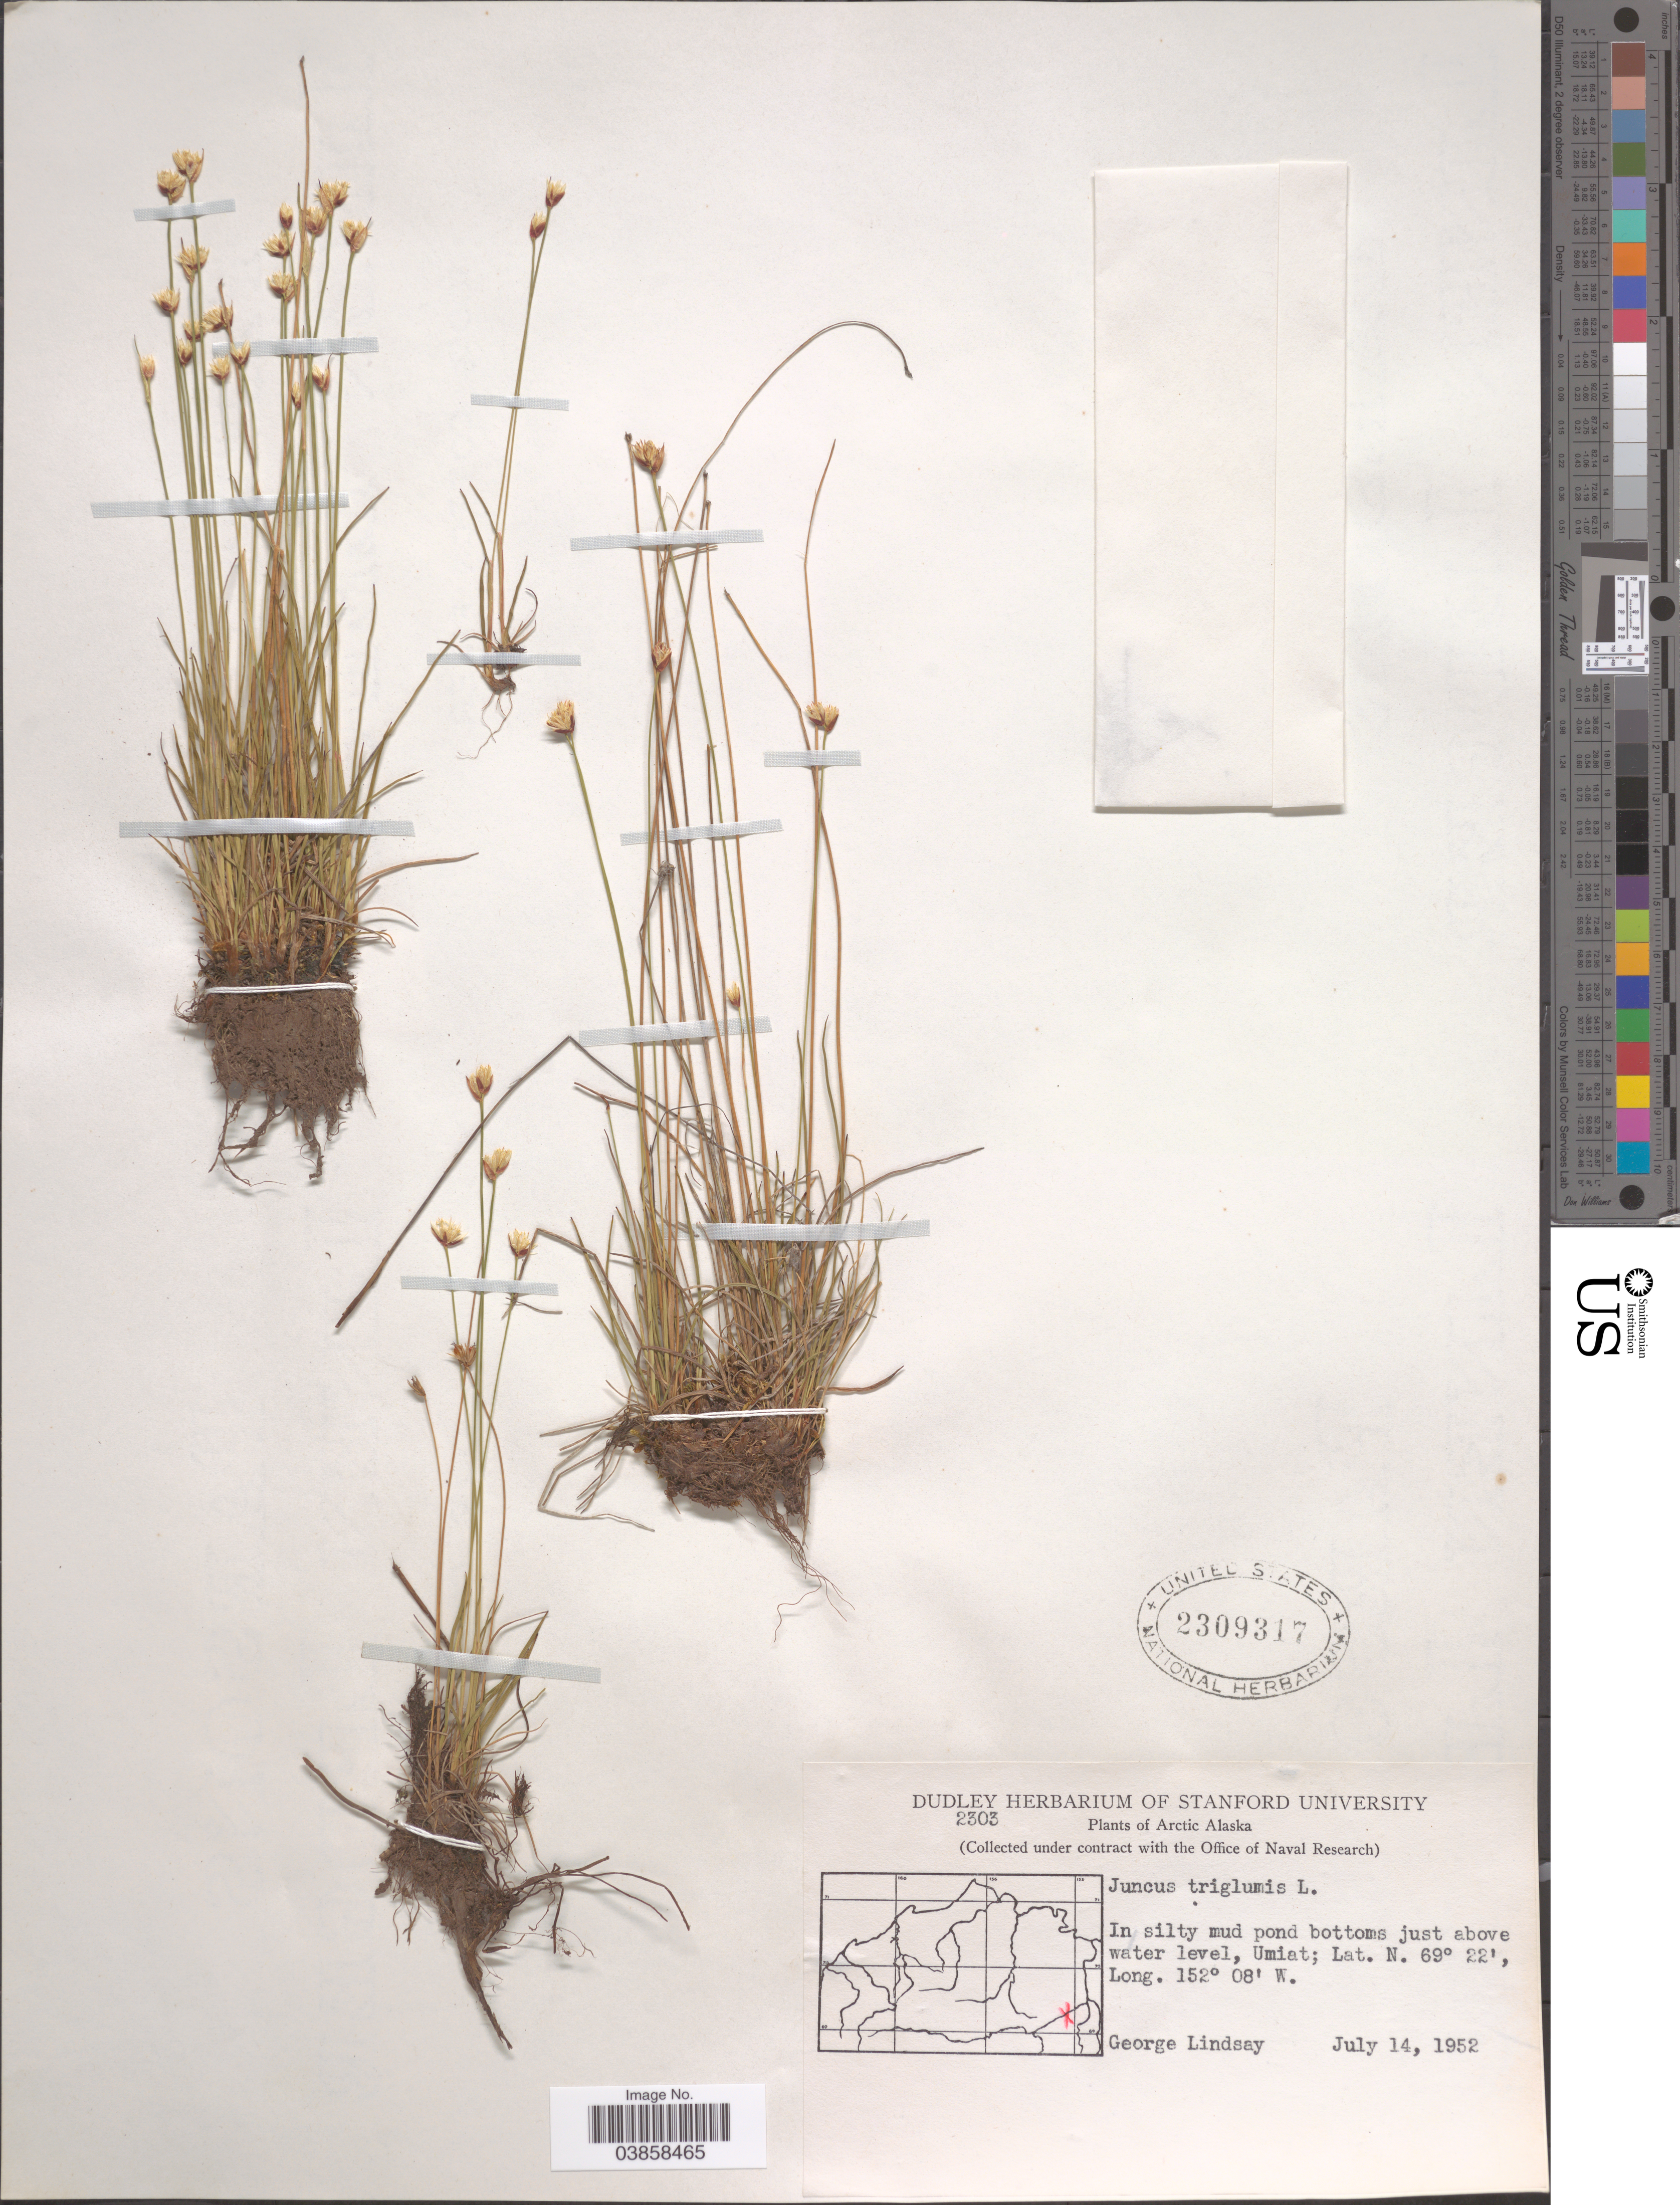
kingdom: Plantae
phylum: Tracheophyta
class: Liliopsida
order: Poales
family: Juncaceae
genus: Juncus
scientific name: Juncus triglumis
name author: L.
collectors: G. Lindsay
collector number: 2303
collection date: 1952-07-14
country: United States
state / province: Alaska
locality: Arctic Alaska. In silty mud pond bottoms just above water level, Umiat.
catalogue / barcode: US 2309317